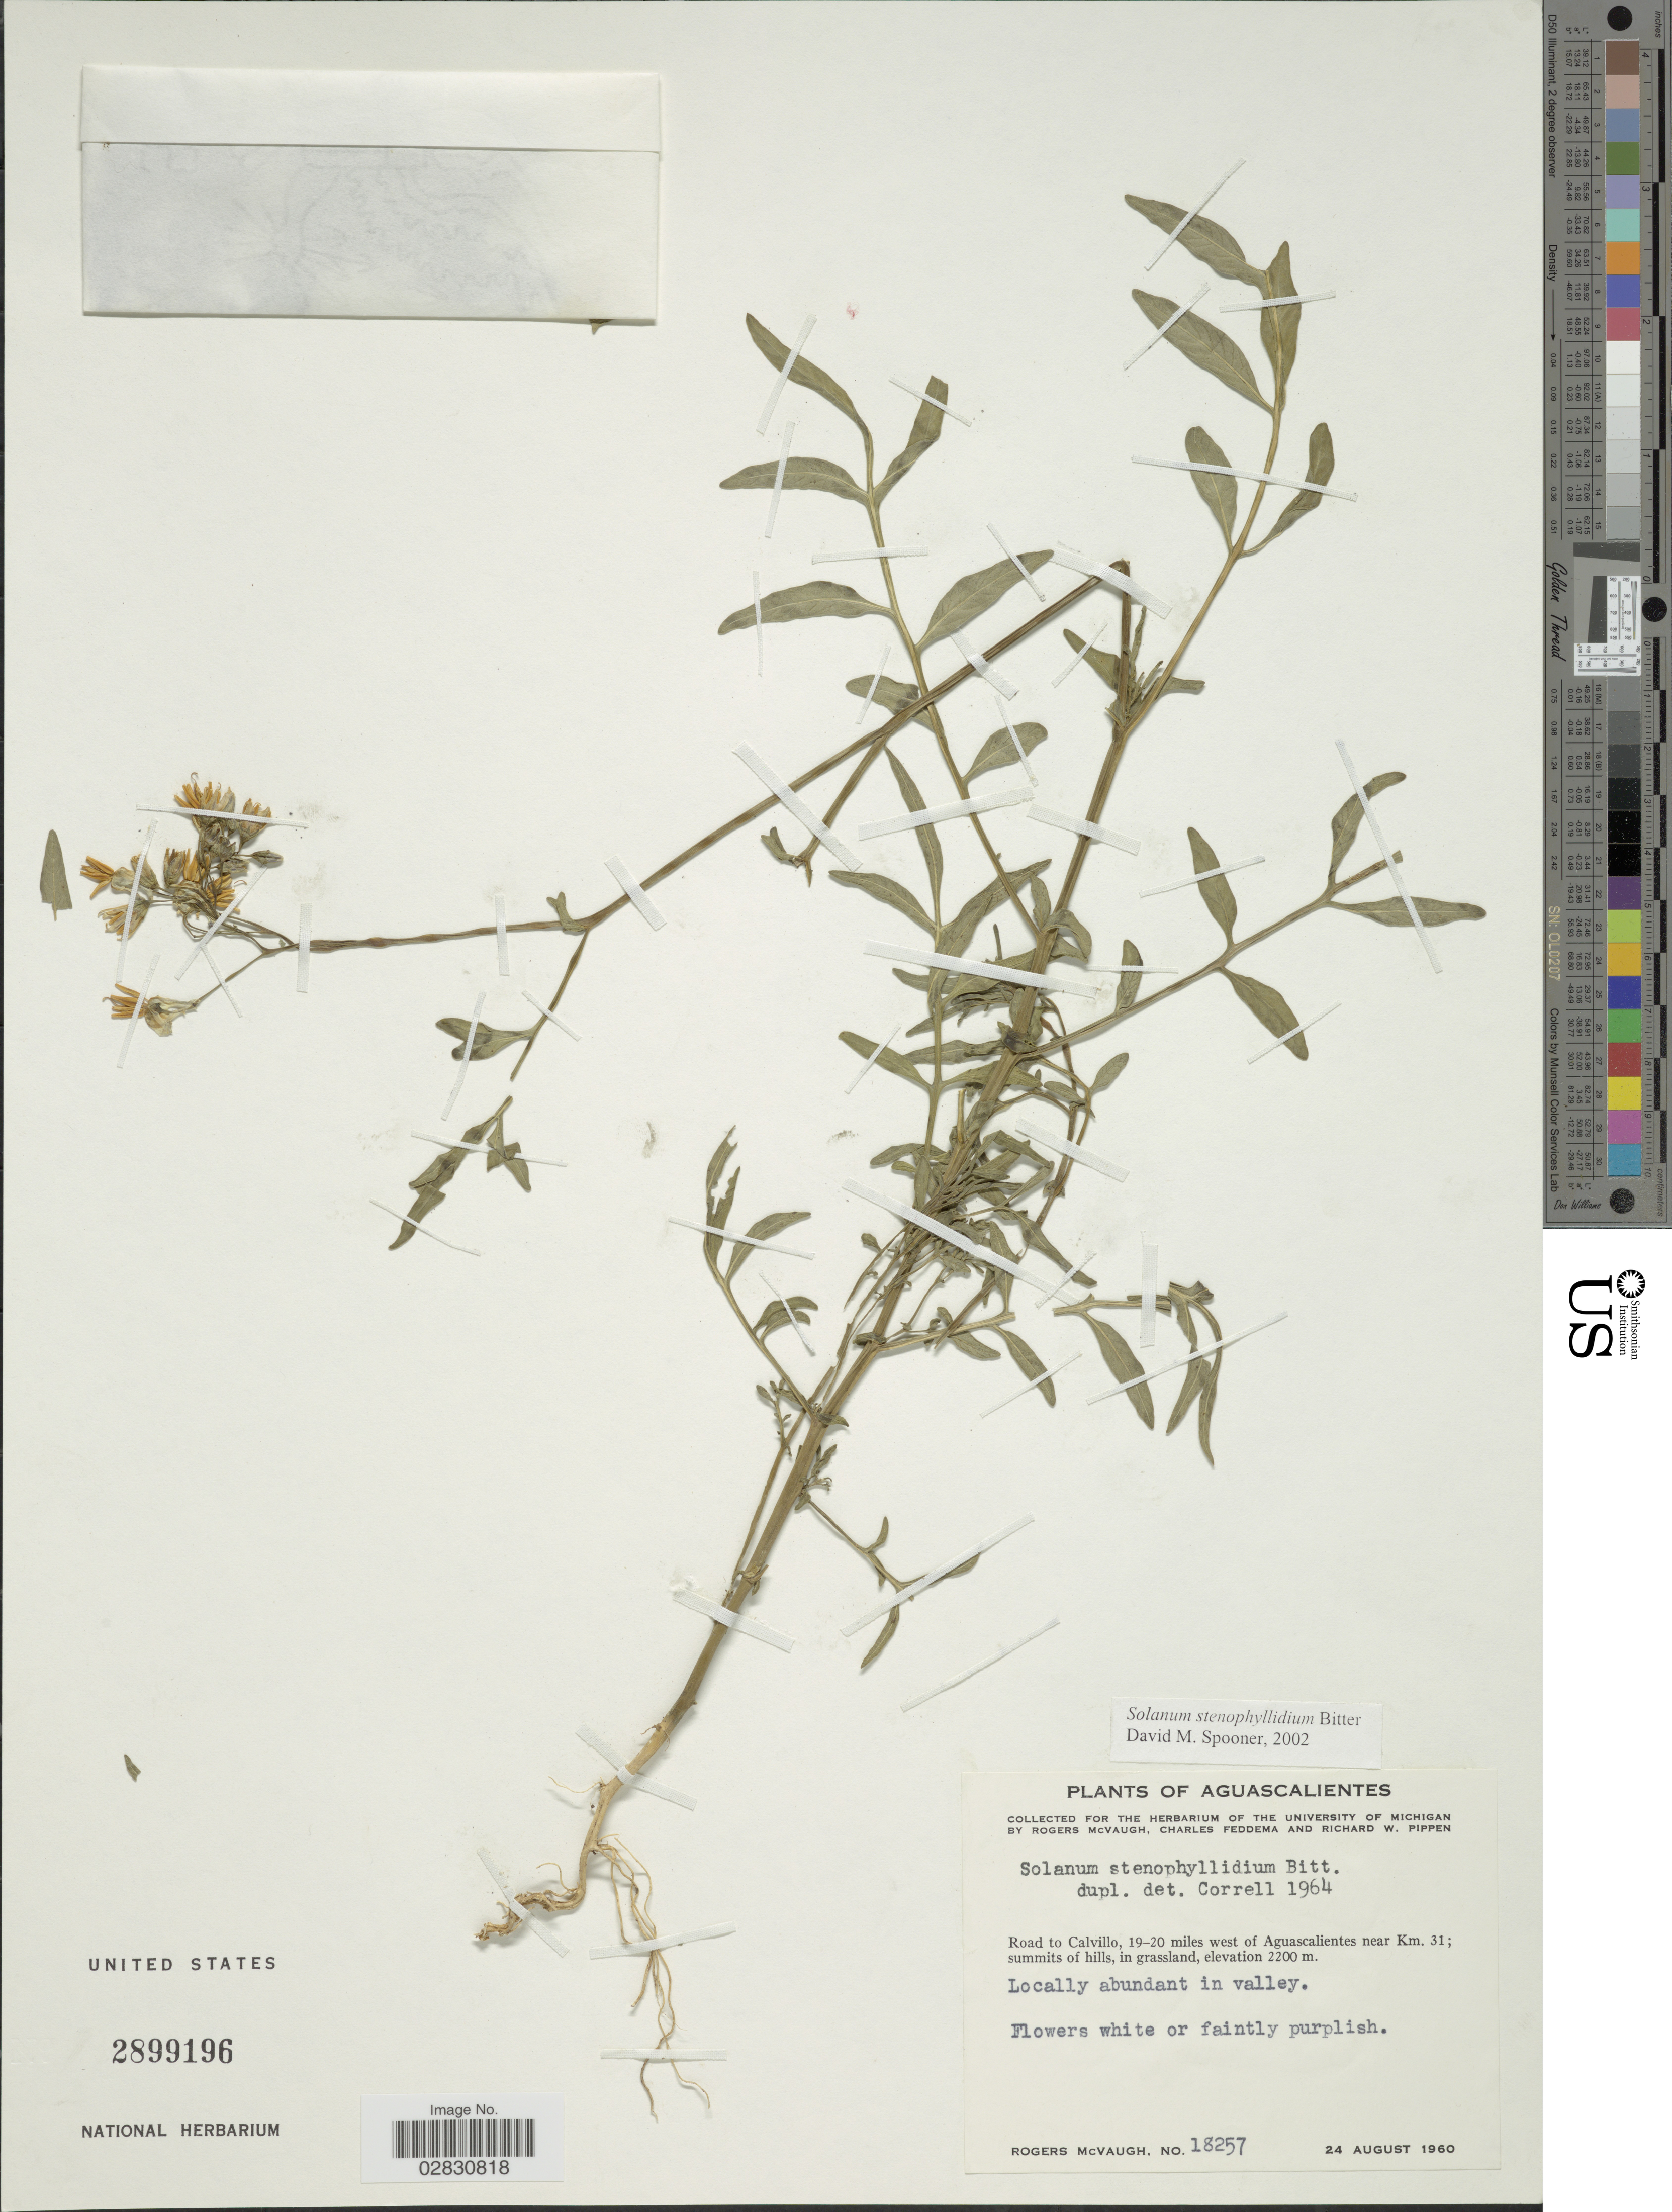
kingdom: Plantae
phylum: Tracheophyta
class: Magnoliopsida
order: Solanales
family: Solanaceae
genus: Solanum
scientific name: Solanum stenophyllidium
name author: Bitter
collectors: R. McVaugh, C. Feddema & R. W. Pippen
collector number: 18257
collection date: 1960-08-24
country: Mexico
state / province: Aguascalientes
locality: Road to Calvillo, 19-20 miles west of Aguascalientes near Km. 31; summits of hills, in grassland.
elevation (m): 2200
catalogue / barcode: US 2899196